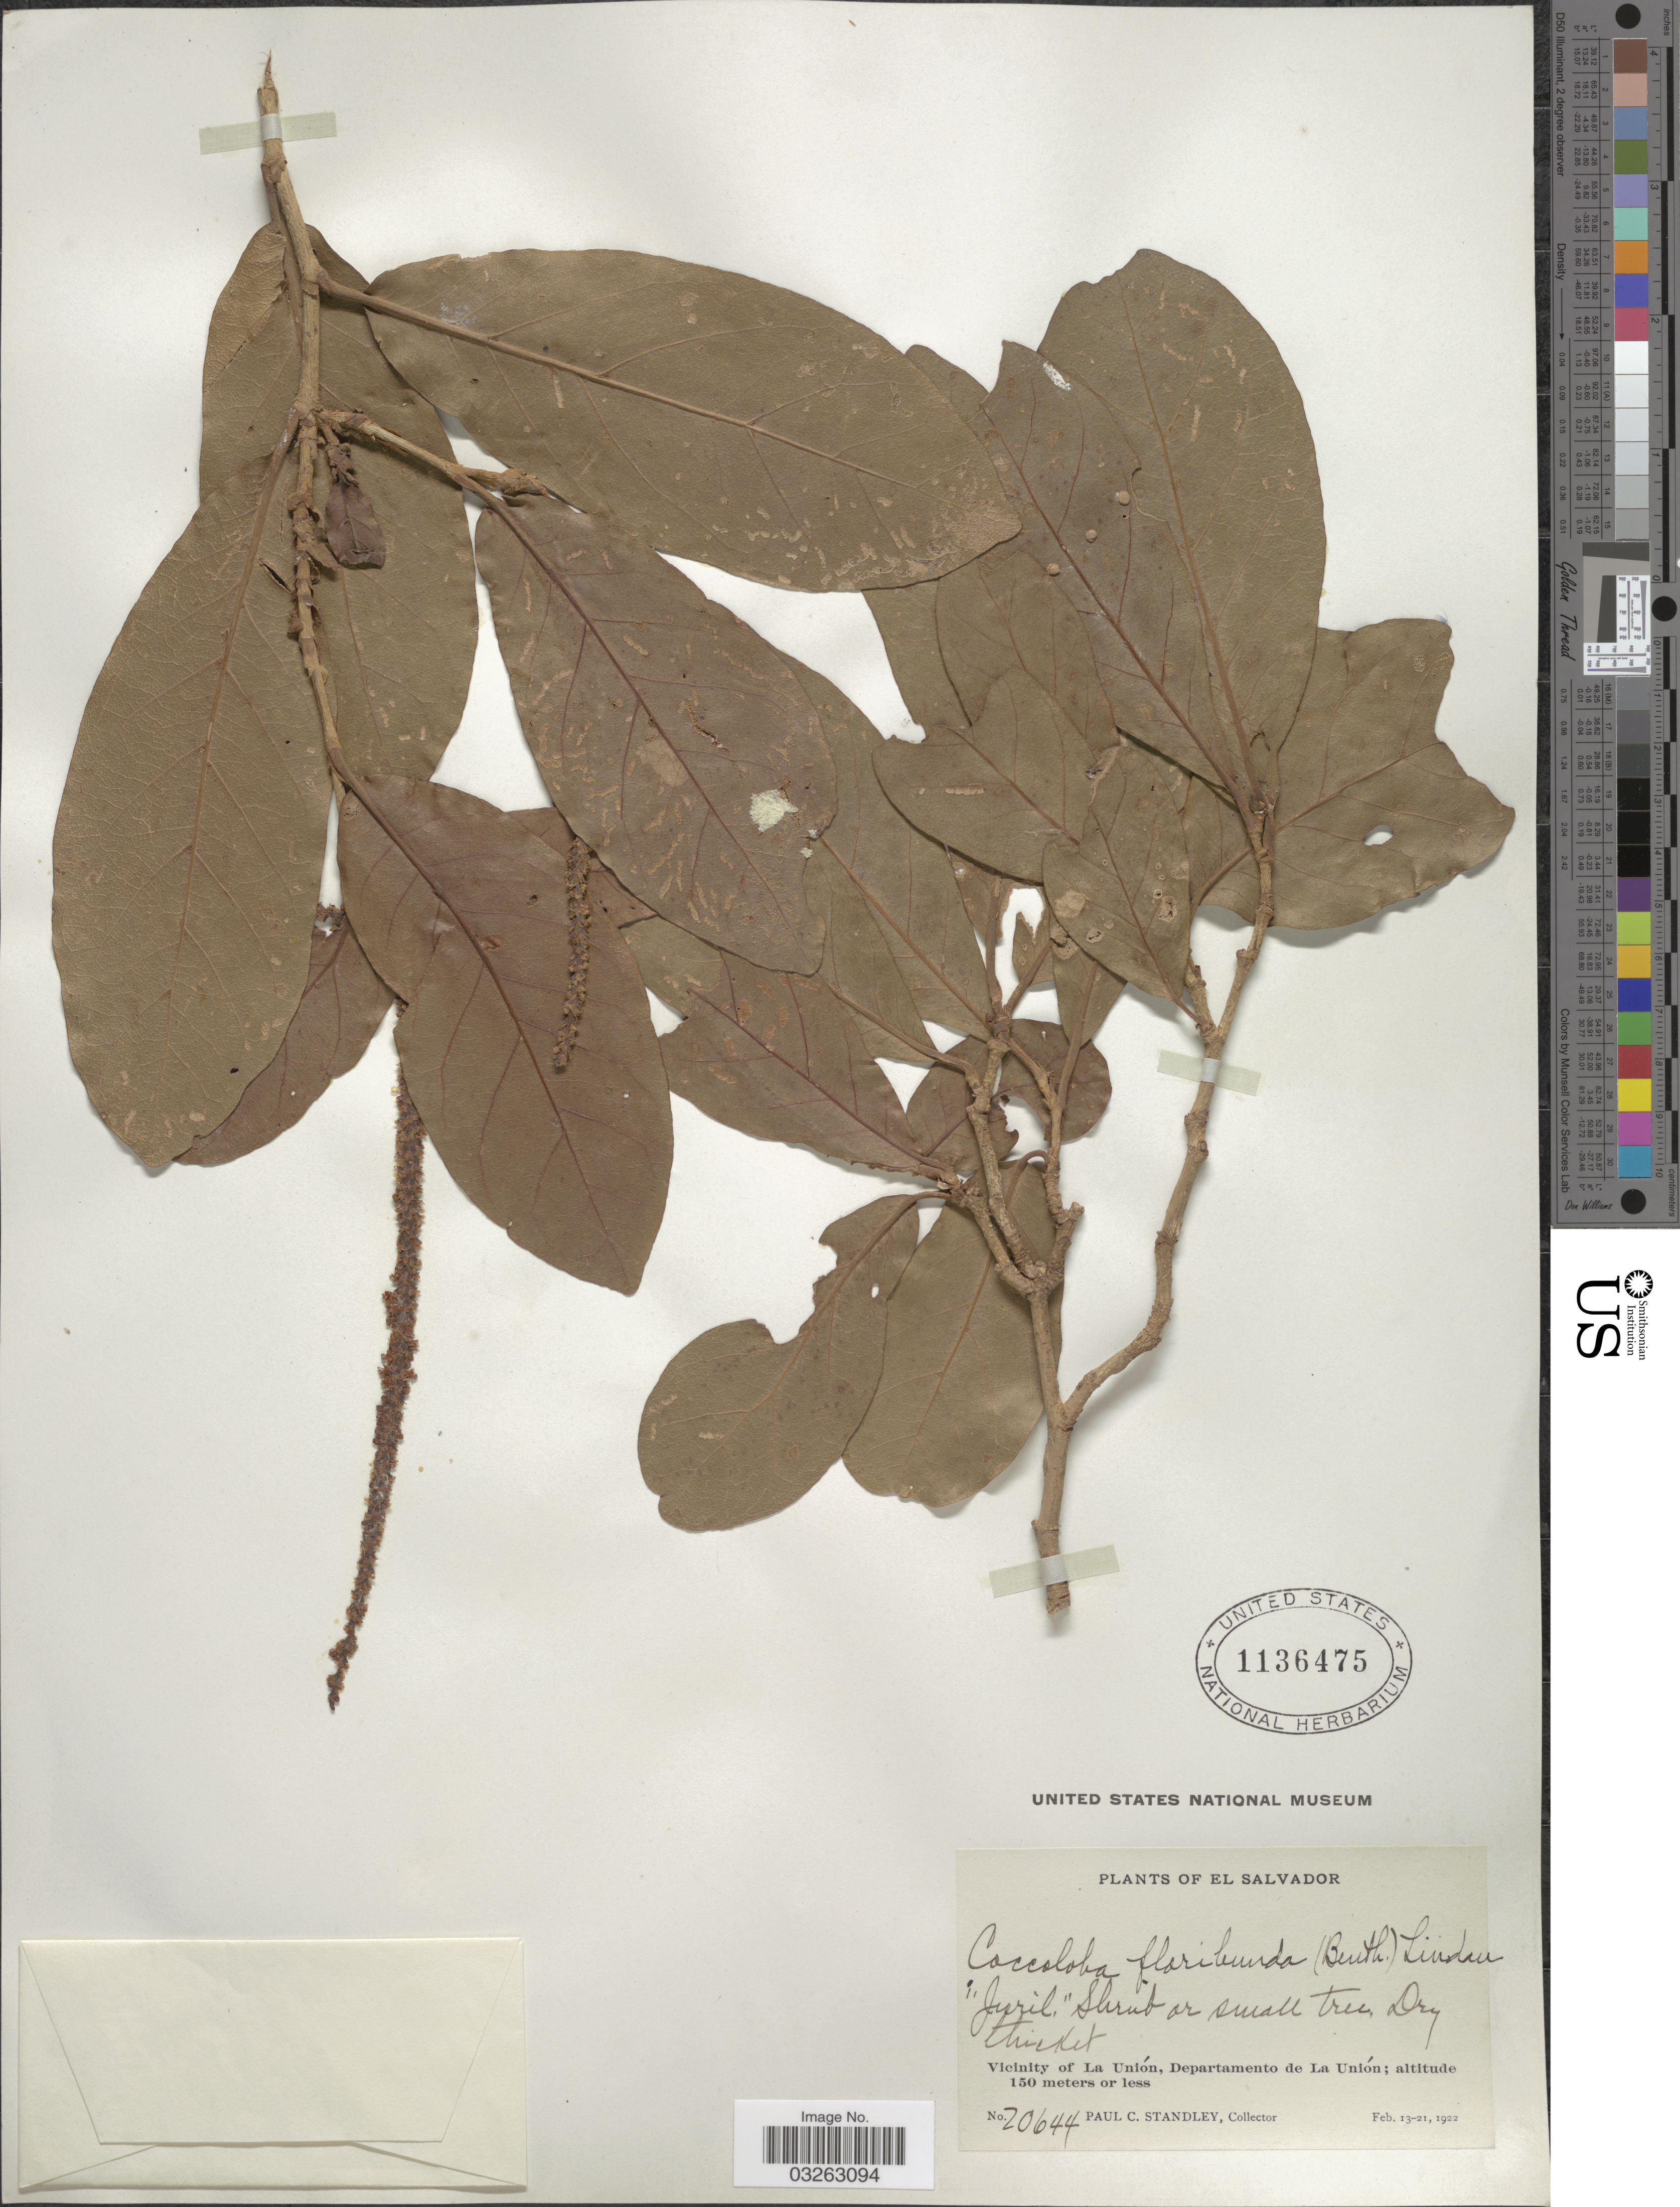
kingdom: Plantae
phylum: Tracheophyta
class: Magnoliopsida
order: Caryophyllales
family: Polygonaceae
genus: Coccoloba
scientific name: Coccoloba venosa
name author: L.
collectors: P. C. Standley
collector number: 20644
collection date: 1922-02-13/1922-02-21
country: El Salvador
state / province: La Union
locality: Vicinity of La Unión, Departamento de La Unión.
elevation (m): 150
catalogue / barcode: US 1136475